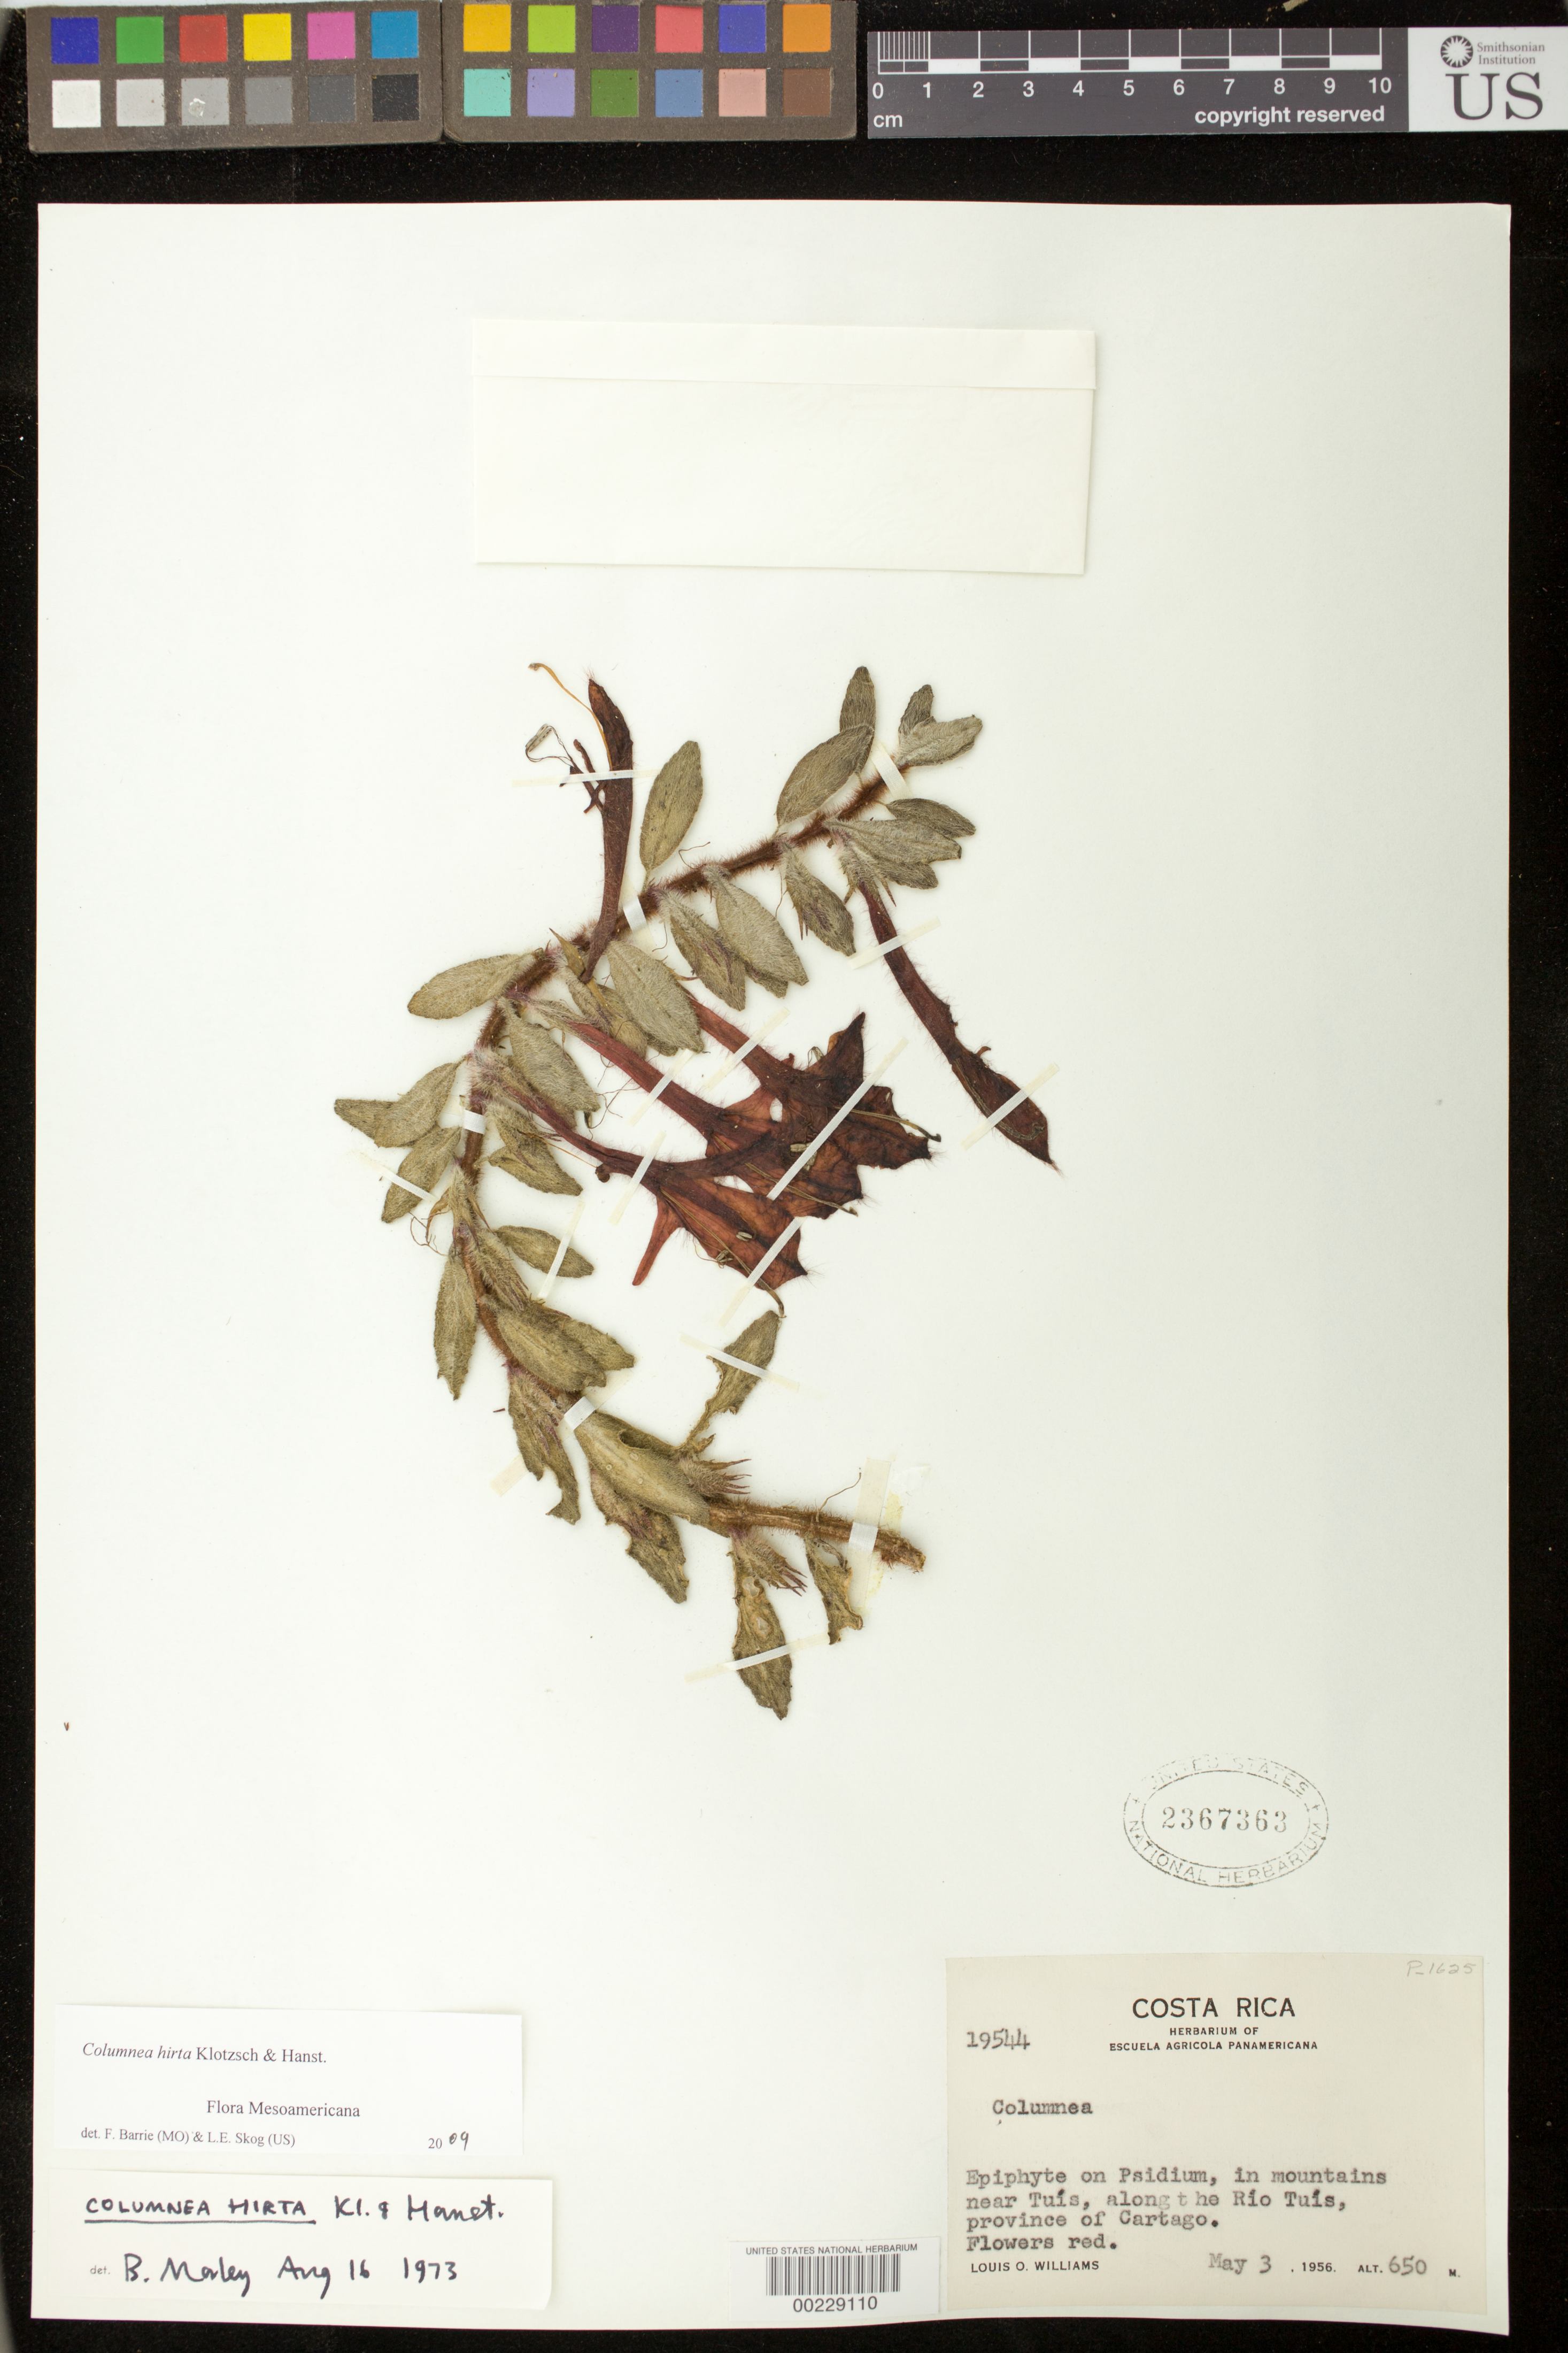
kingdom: Plantae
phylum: Tracheophyta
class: Magnoliopsida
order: Lamiales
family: Gesneriaceae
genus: Columnea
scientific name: Columnea hirta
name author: Klotzsch & Hanst.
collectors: L. O. Williams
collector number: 19544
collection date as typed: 03 May 1956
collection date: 1956-05-03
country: Costa Rica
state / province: Cartago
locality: In mountains near Tuis, along the Rio Tuis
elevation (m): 650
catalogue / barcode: US 2367363